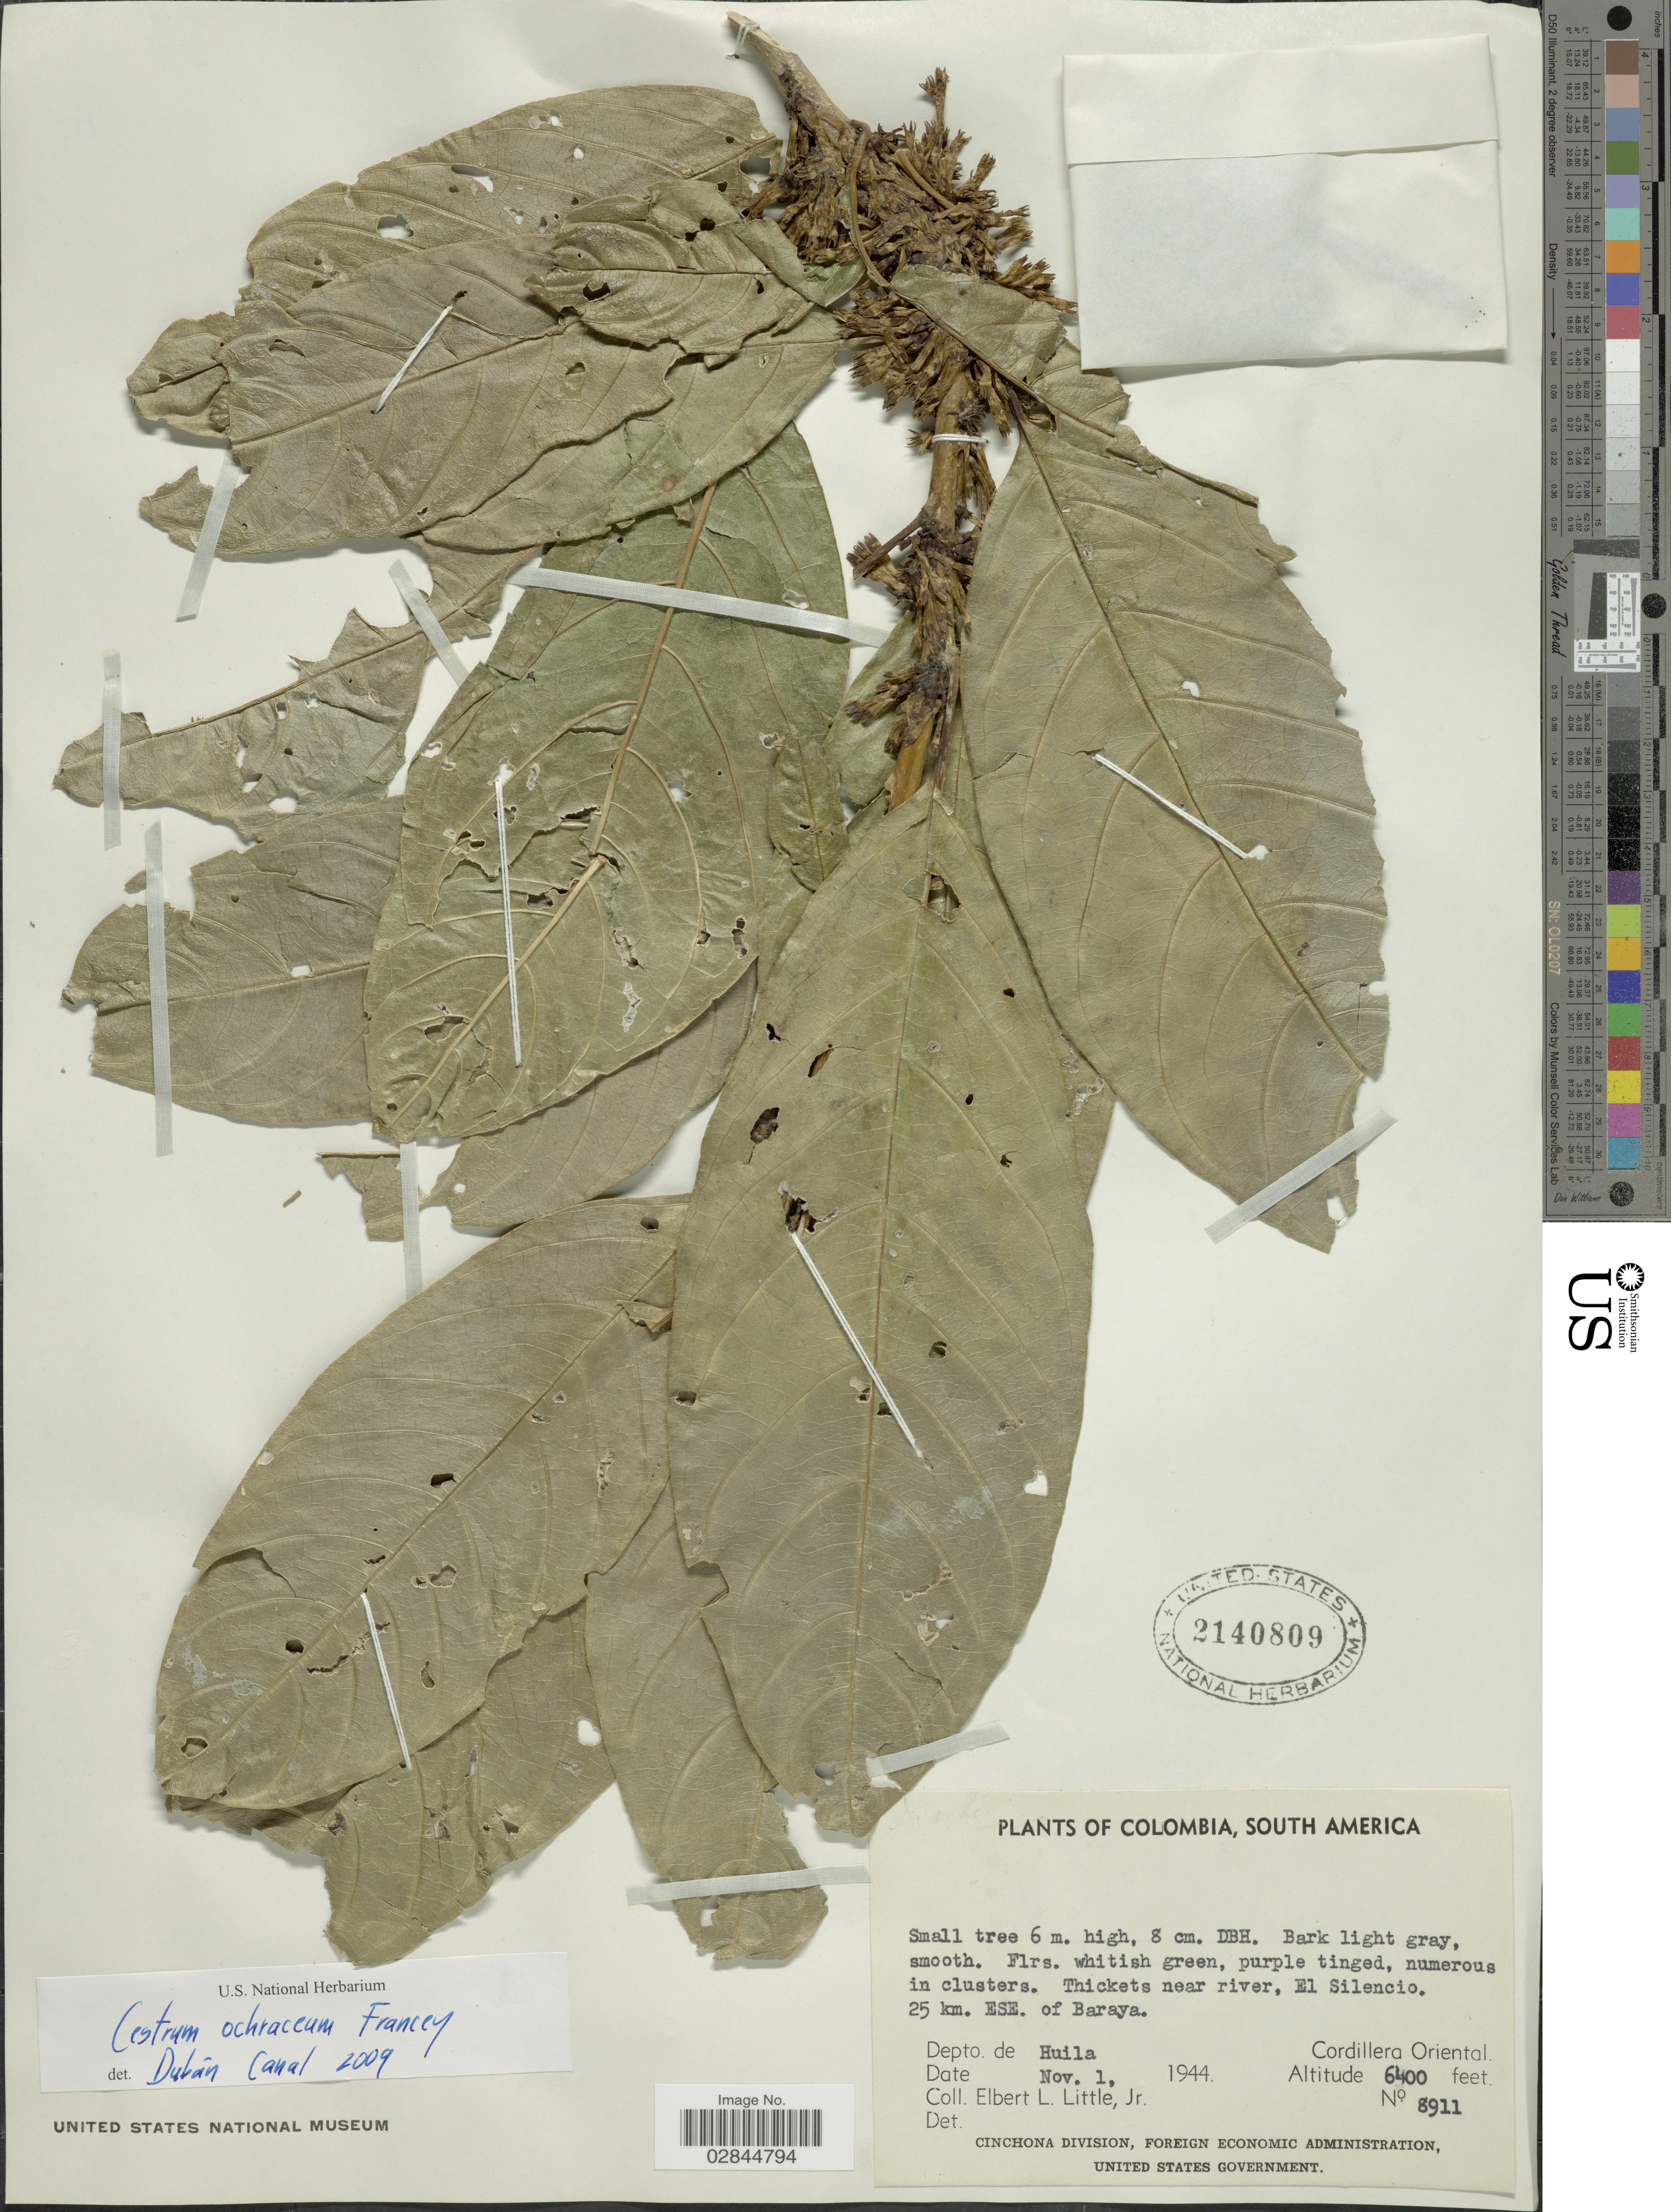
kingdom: Plantae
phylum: Tracheophyta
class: Magnoliopsida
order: Solanales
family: Solanaceae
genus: Cestrum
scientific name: Cestrum ochraceum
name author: Francey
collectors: E. L. Little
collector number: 8911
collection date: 1944-11-01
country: Colombia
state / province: Huila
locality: Thickets near river, El Silencio. 25 km. ESE. of Baraya. Depto. de Huila. Cordillera Oriental.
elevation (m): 1951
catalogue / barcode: US 2140809